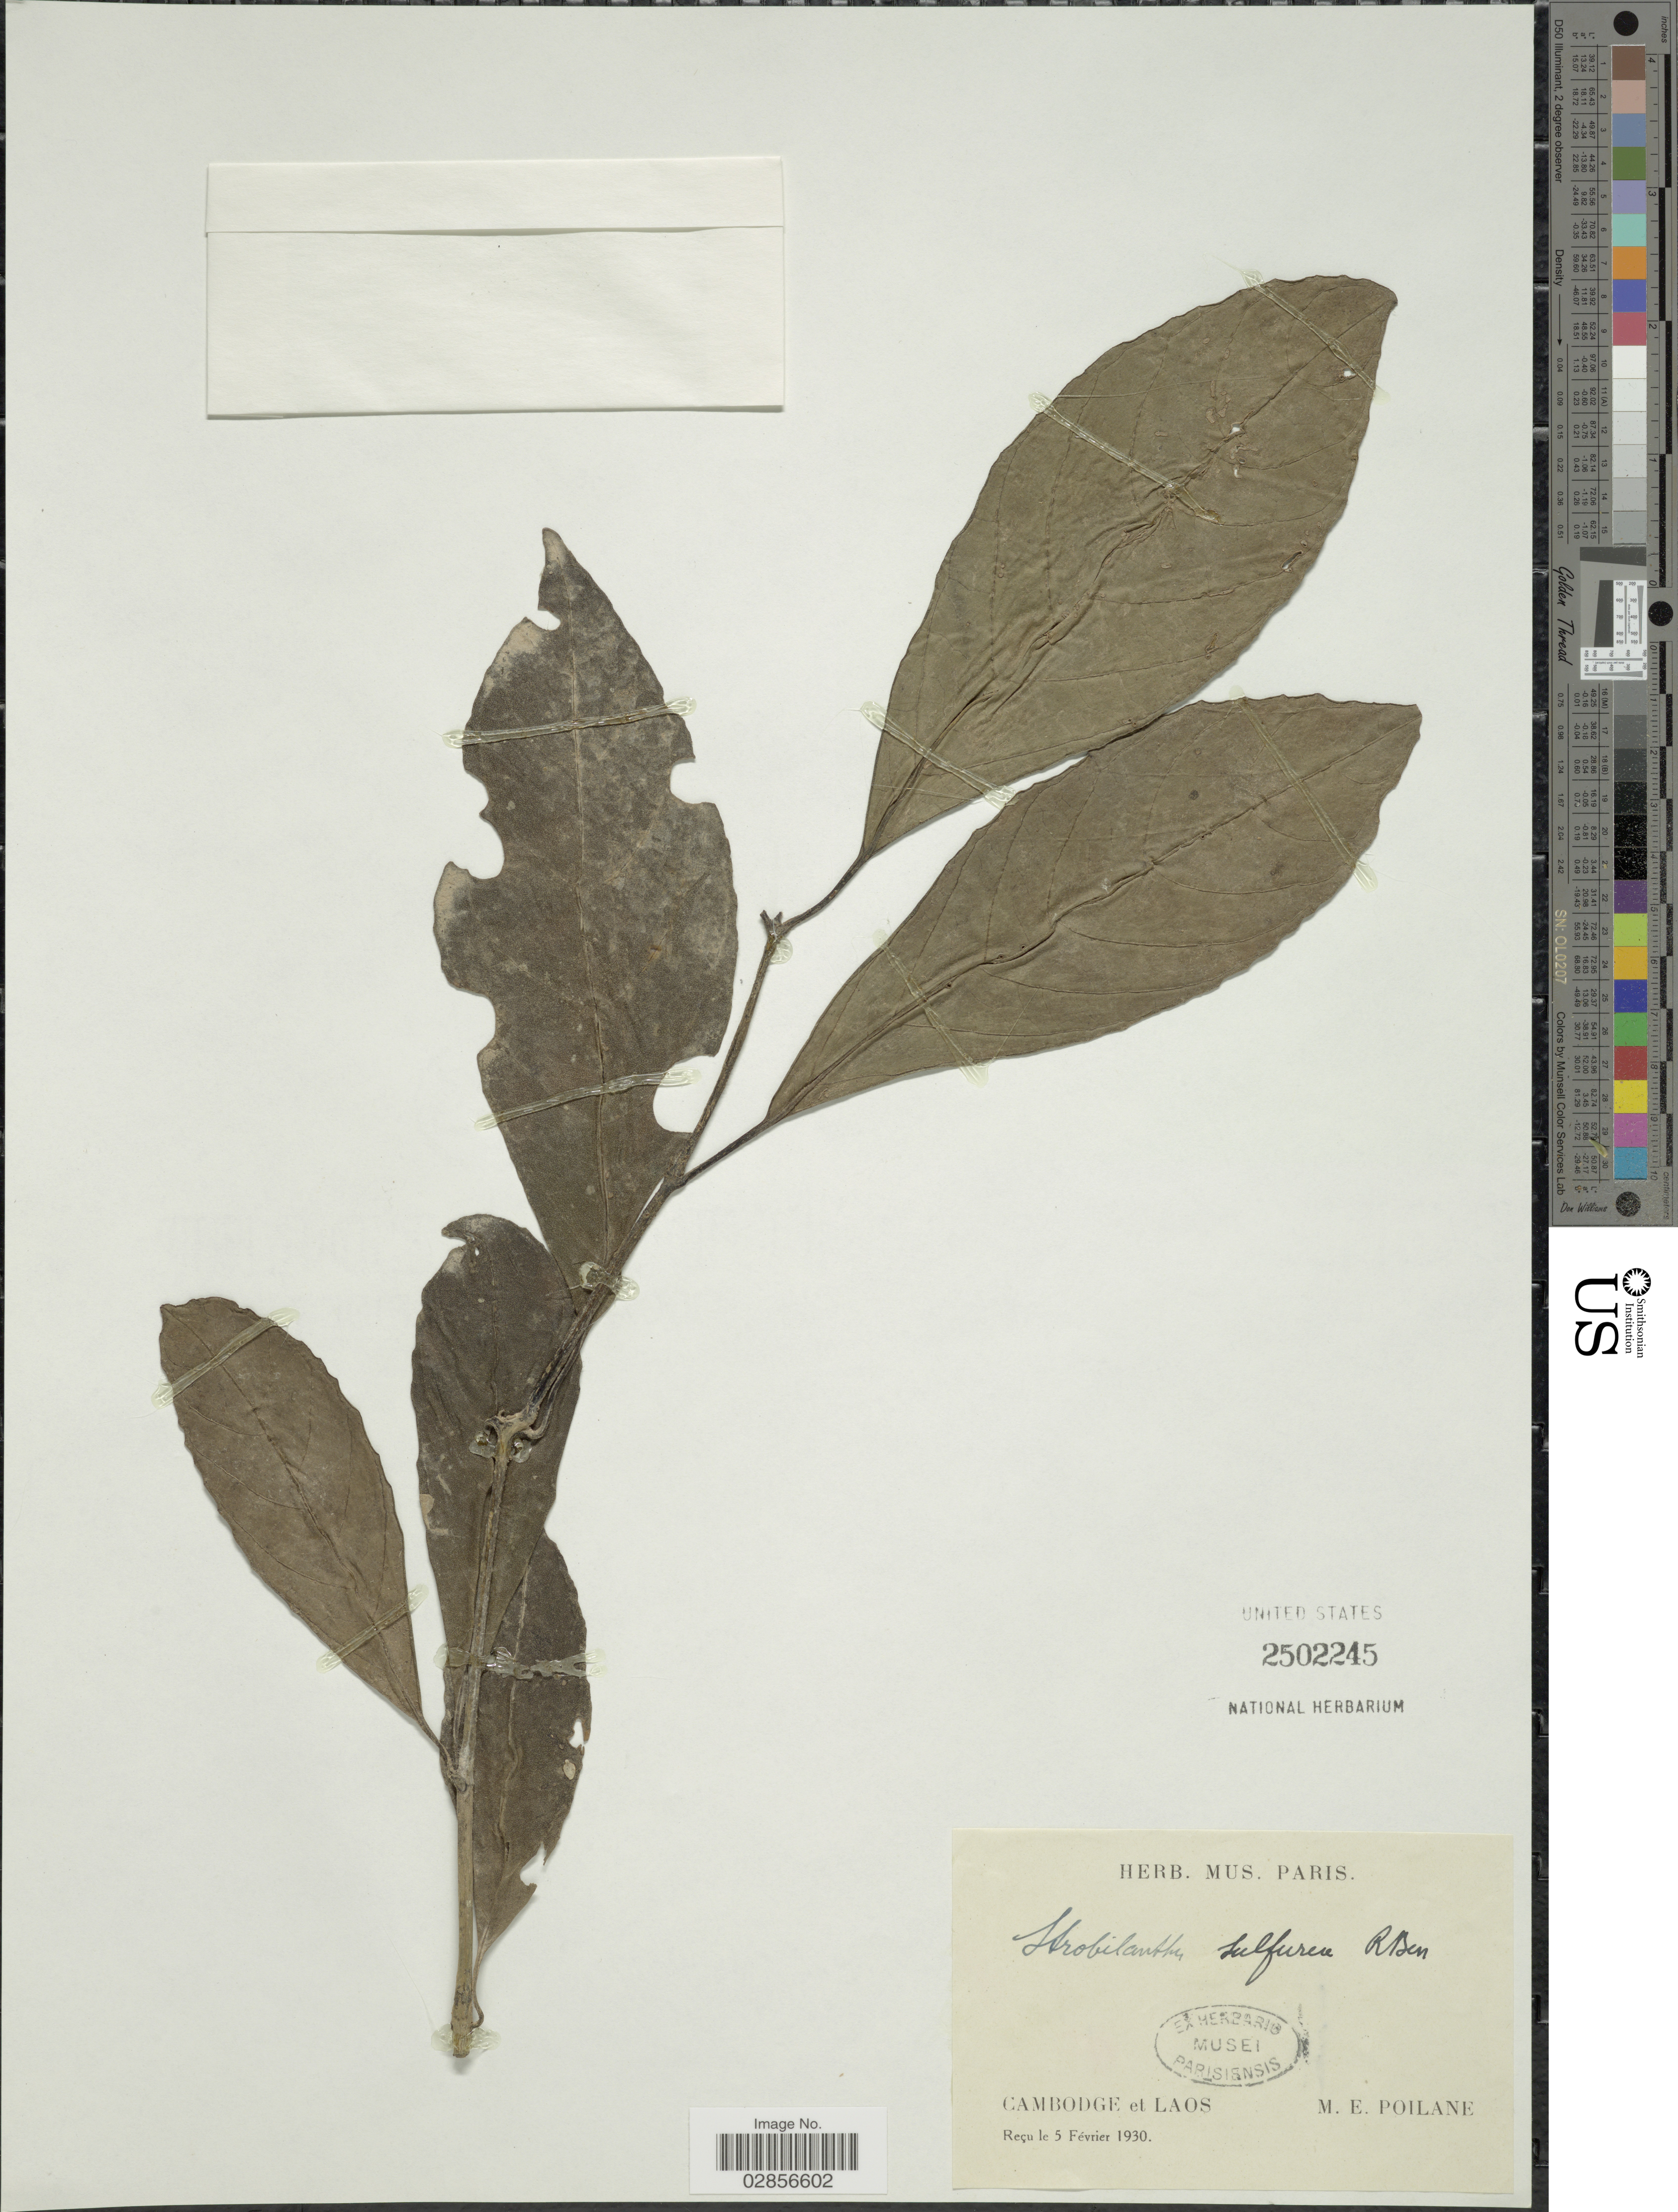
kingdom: Plantae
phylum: Tracheophyta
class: Magnoliopsida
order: Lamiales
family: Acanthaceae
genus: Strobilanthes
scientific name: Strobilanthes sulfurea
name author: Benoist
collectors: M. Poilane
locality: Cambodge et Laos.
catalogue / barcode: US 2502245